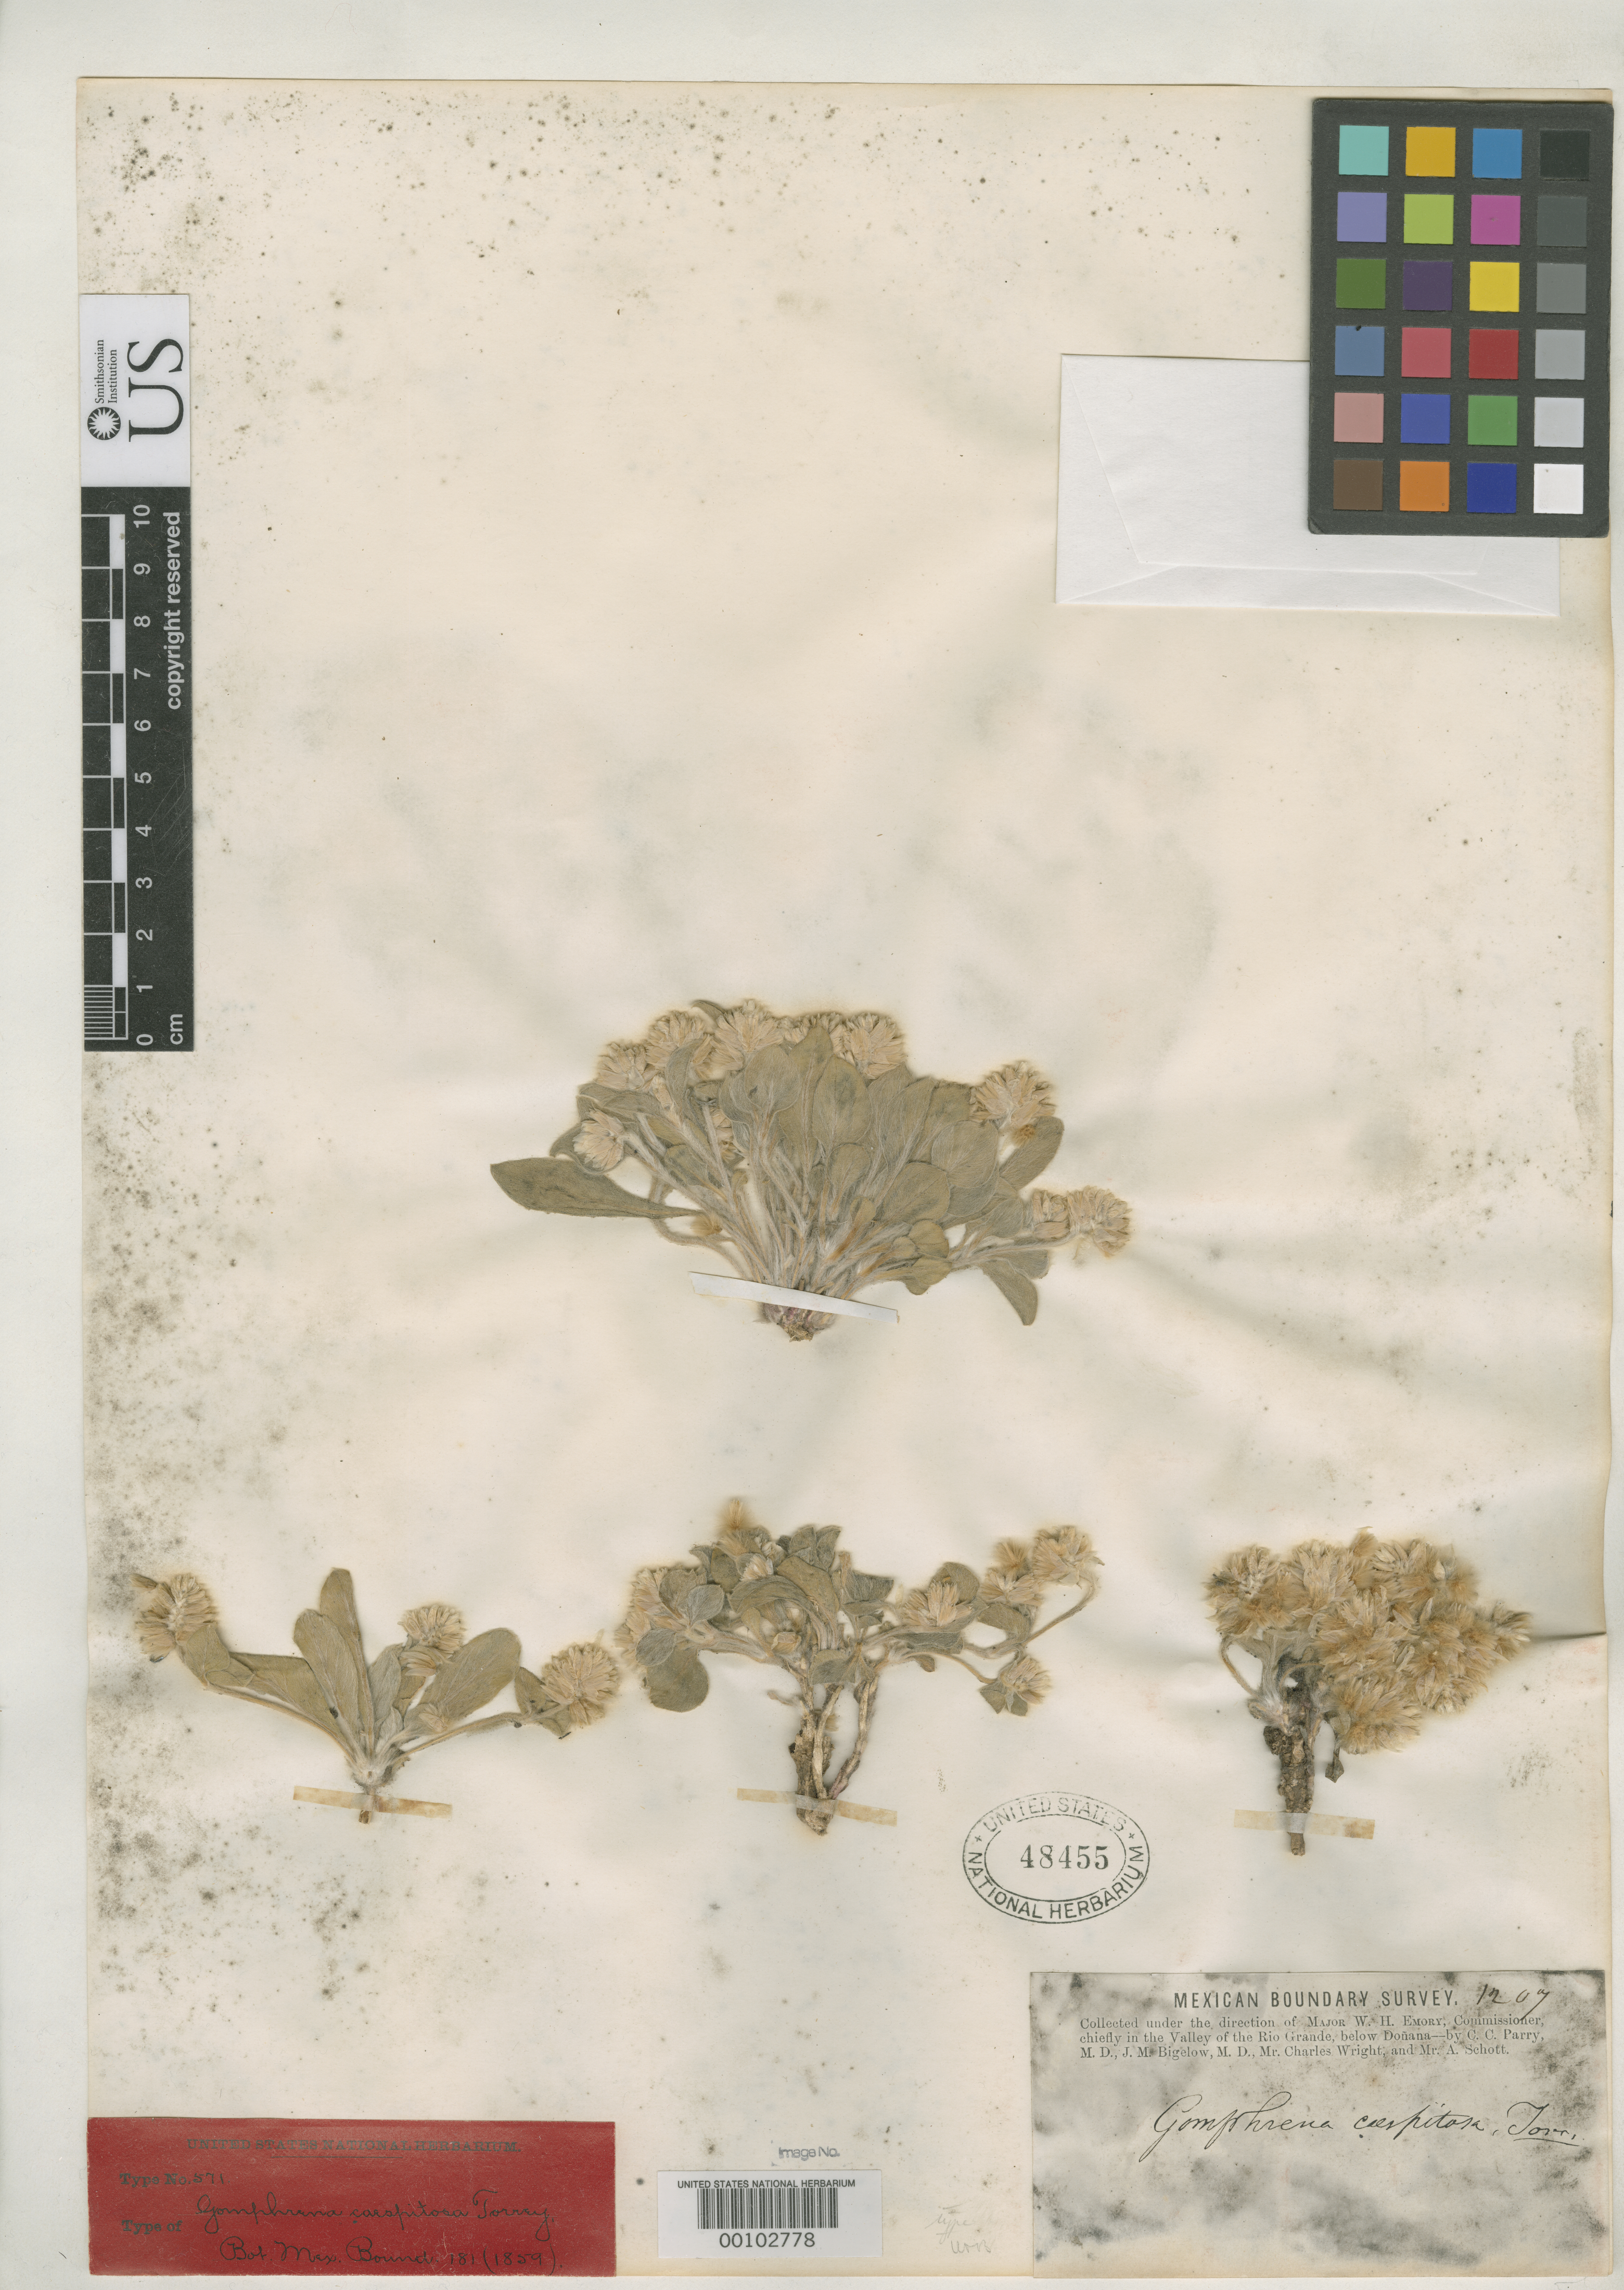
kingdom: Plantae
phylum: Tracheophyta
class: Magnoliopsida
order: Caryophyllales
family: Amaranthaceae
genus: Gomphrena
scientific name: Gomphrena caespitosa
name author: Torr. in Emory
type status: Isosyntype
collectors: Mexican Boundary Survey, C. C. Parry, J. M. Bigelow, C. Wright & A. C. V. Schott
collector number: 1207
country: United States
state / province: New Mexico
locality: Chiefly in the Valley of the Río Grande, below Doñana.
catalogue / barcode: US 48455